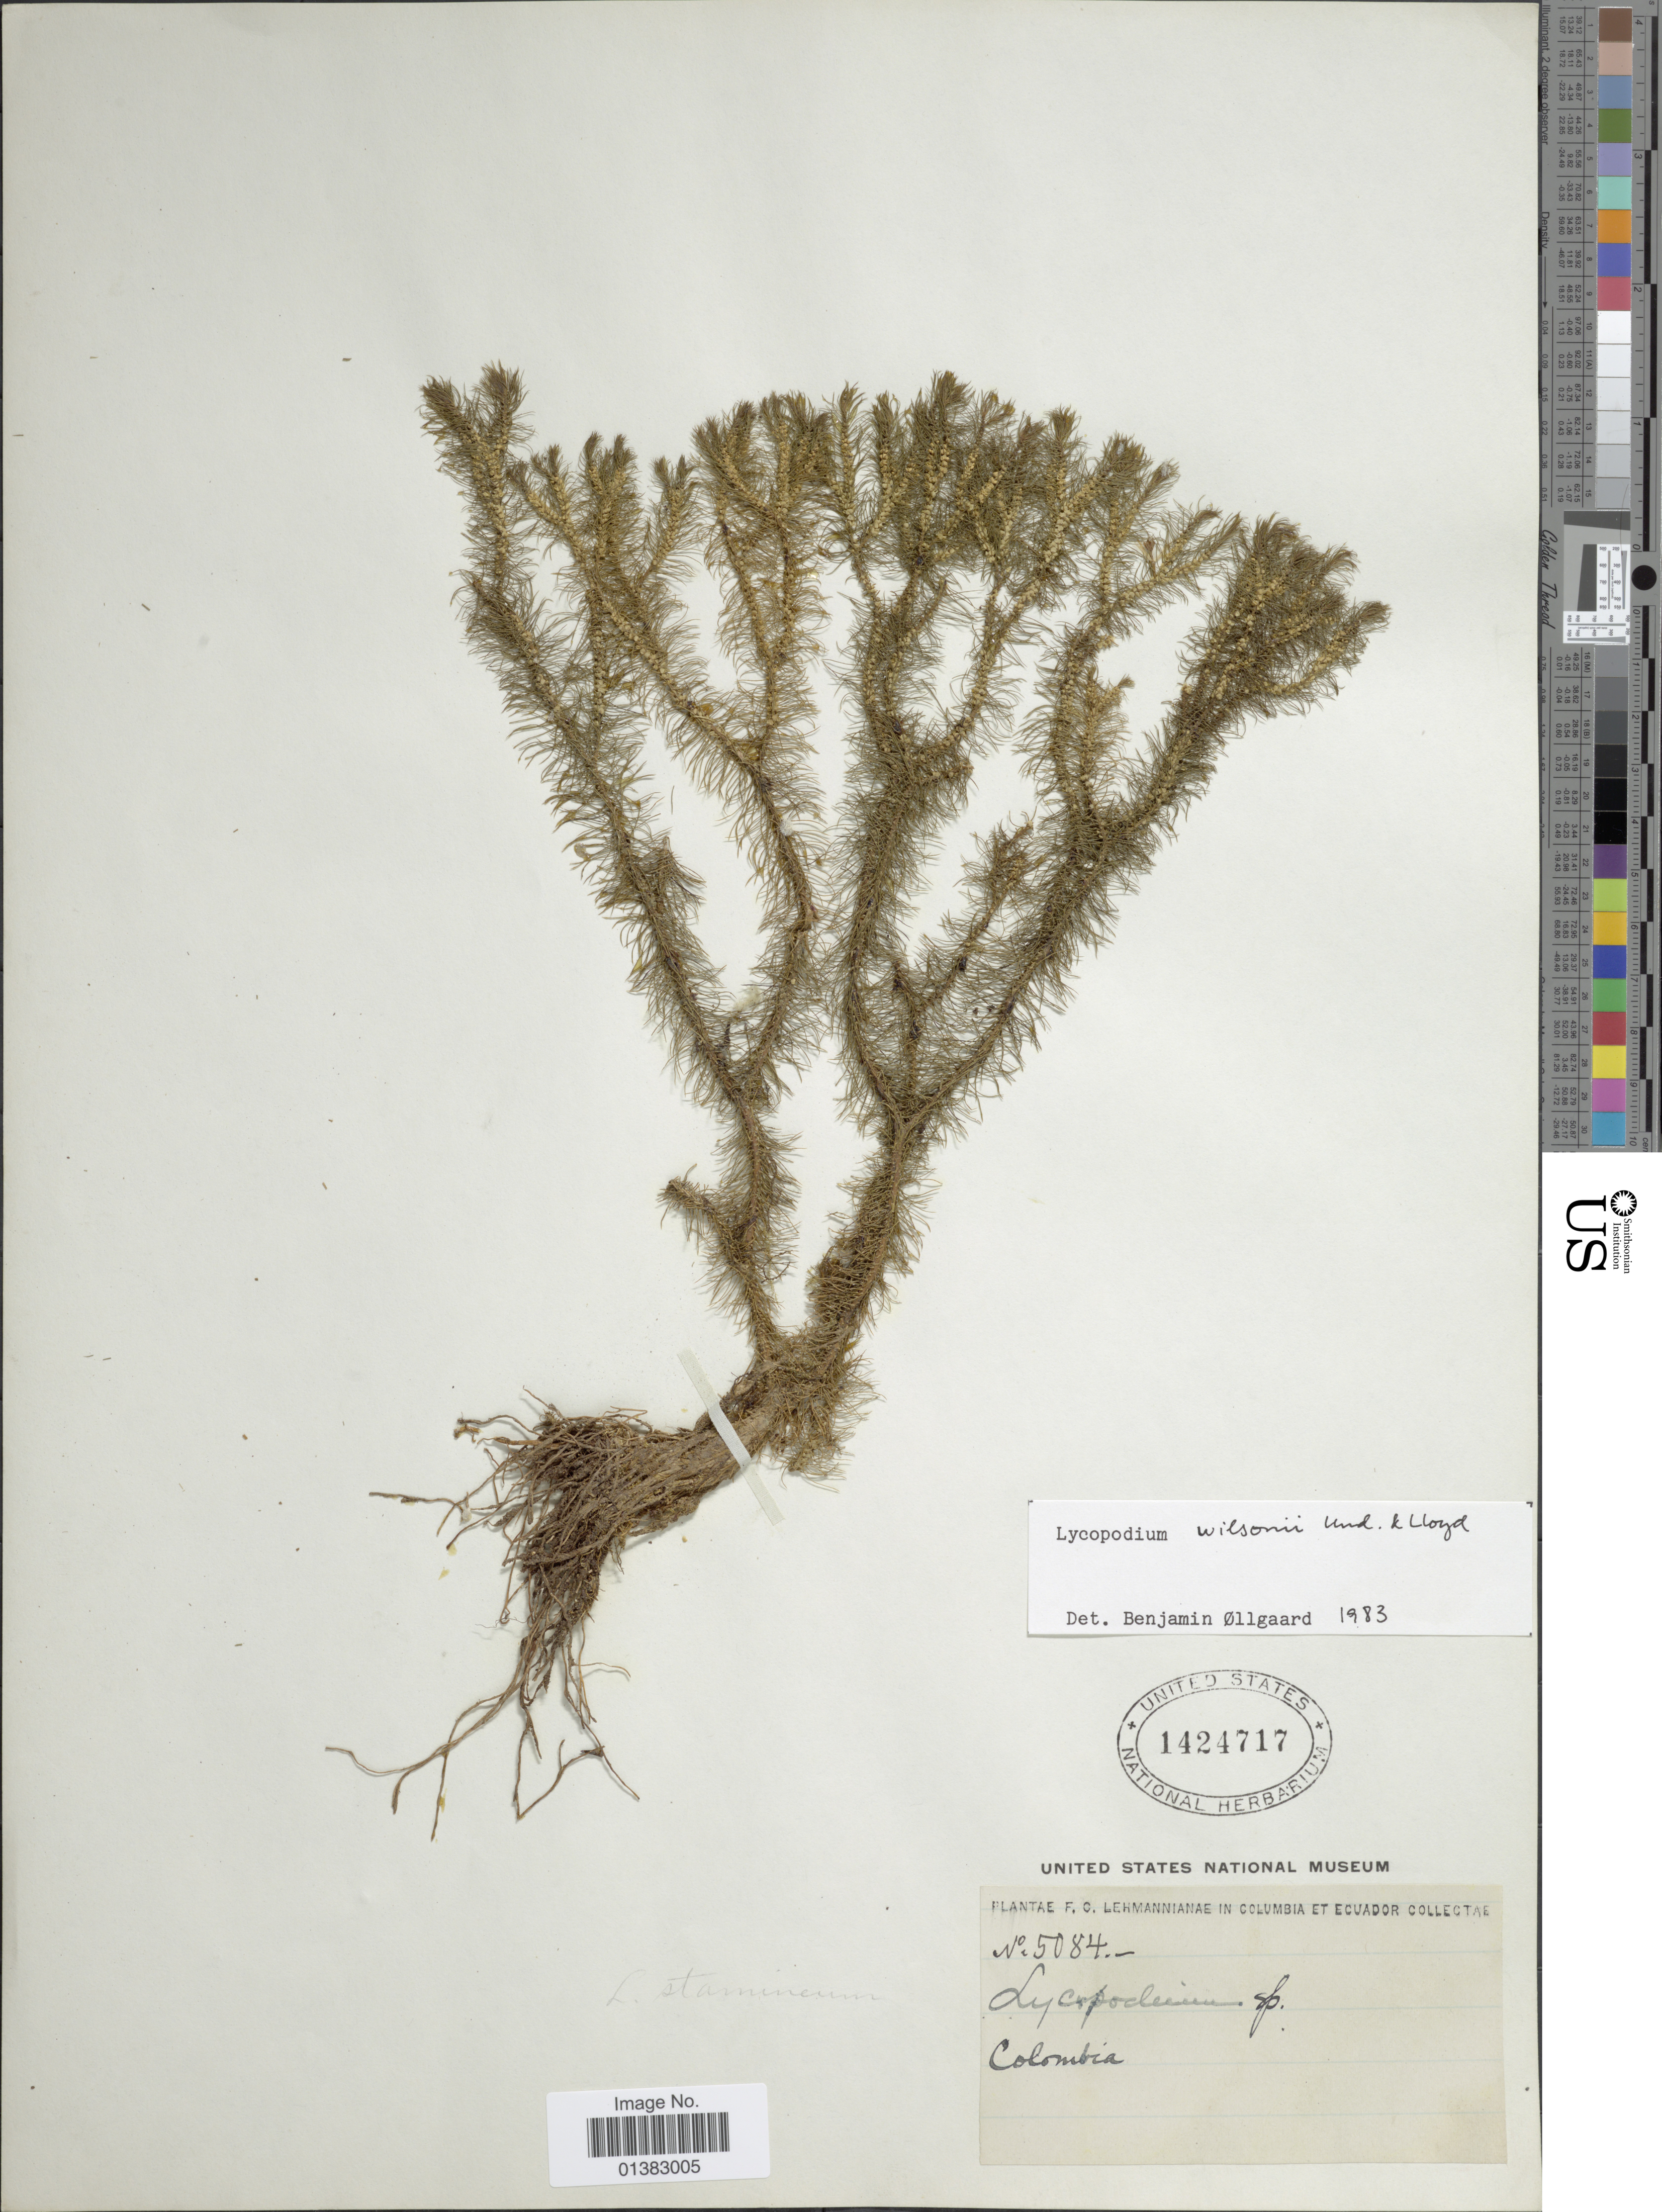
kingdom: Plantae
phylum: Tracheophyta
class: Lycopodiopsida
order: Lycopodiales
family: Lycopodiaceae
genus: Phlegmariurus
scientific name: Phlegmariurus wilsonii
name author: (Underw. & F.E. Lloyd) B. Øllg.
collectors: F. C. Lehmann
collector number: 5084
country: Colombia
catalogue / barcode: US 1424717